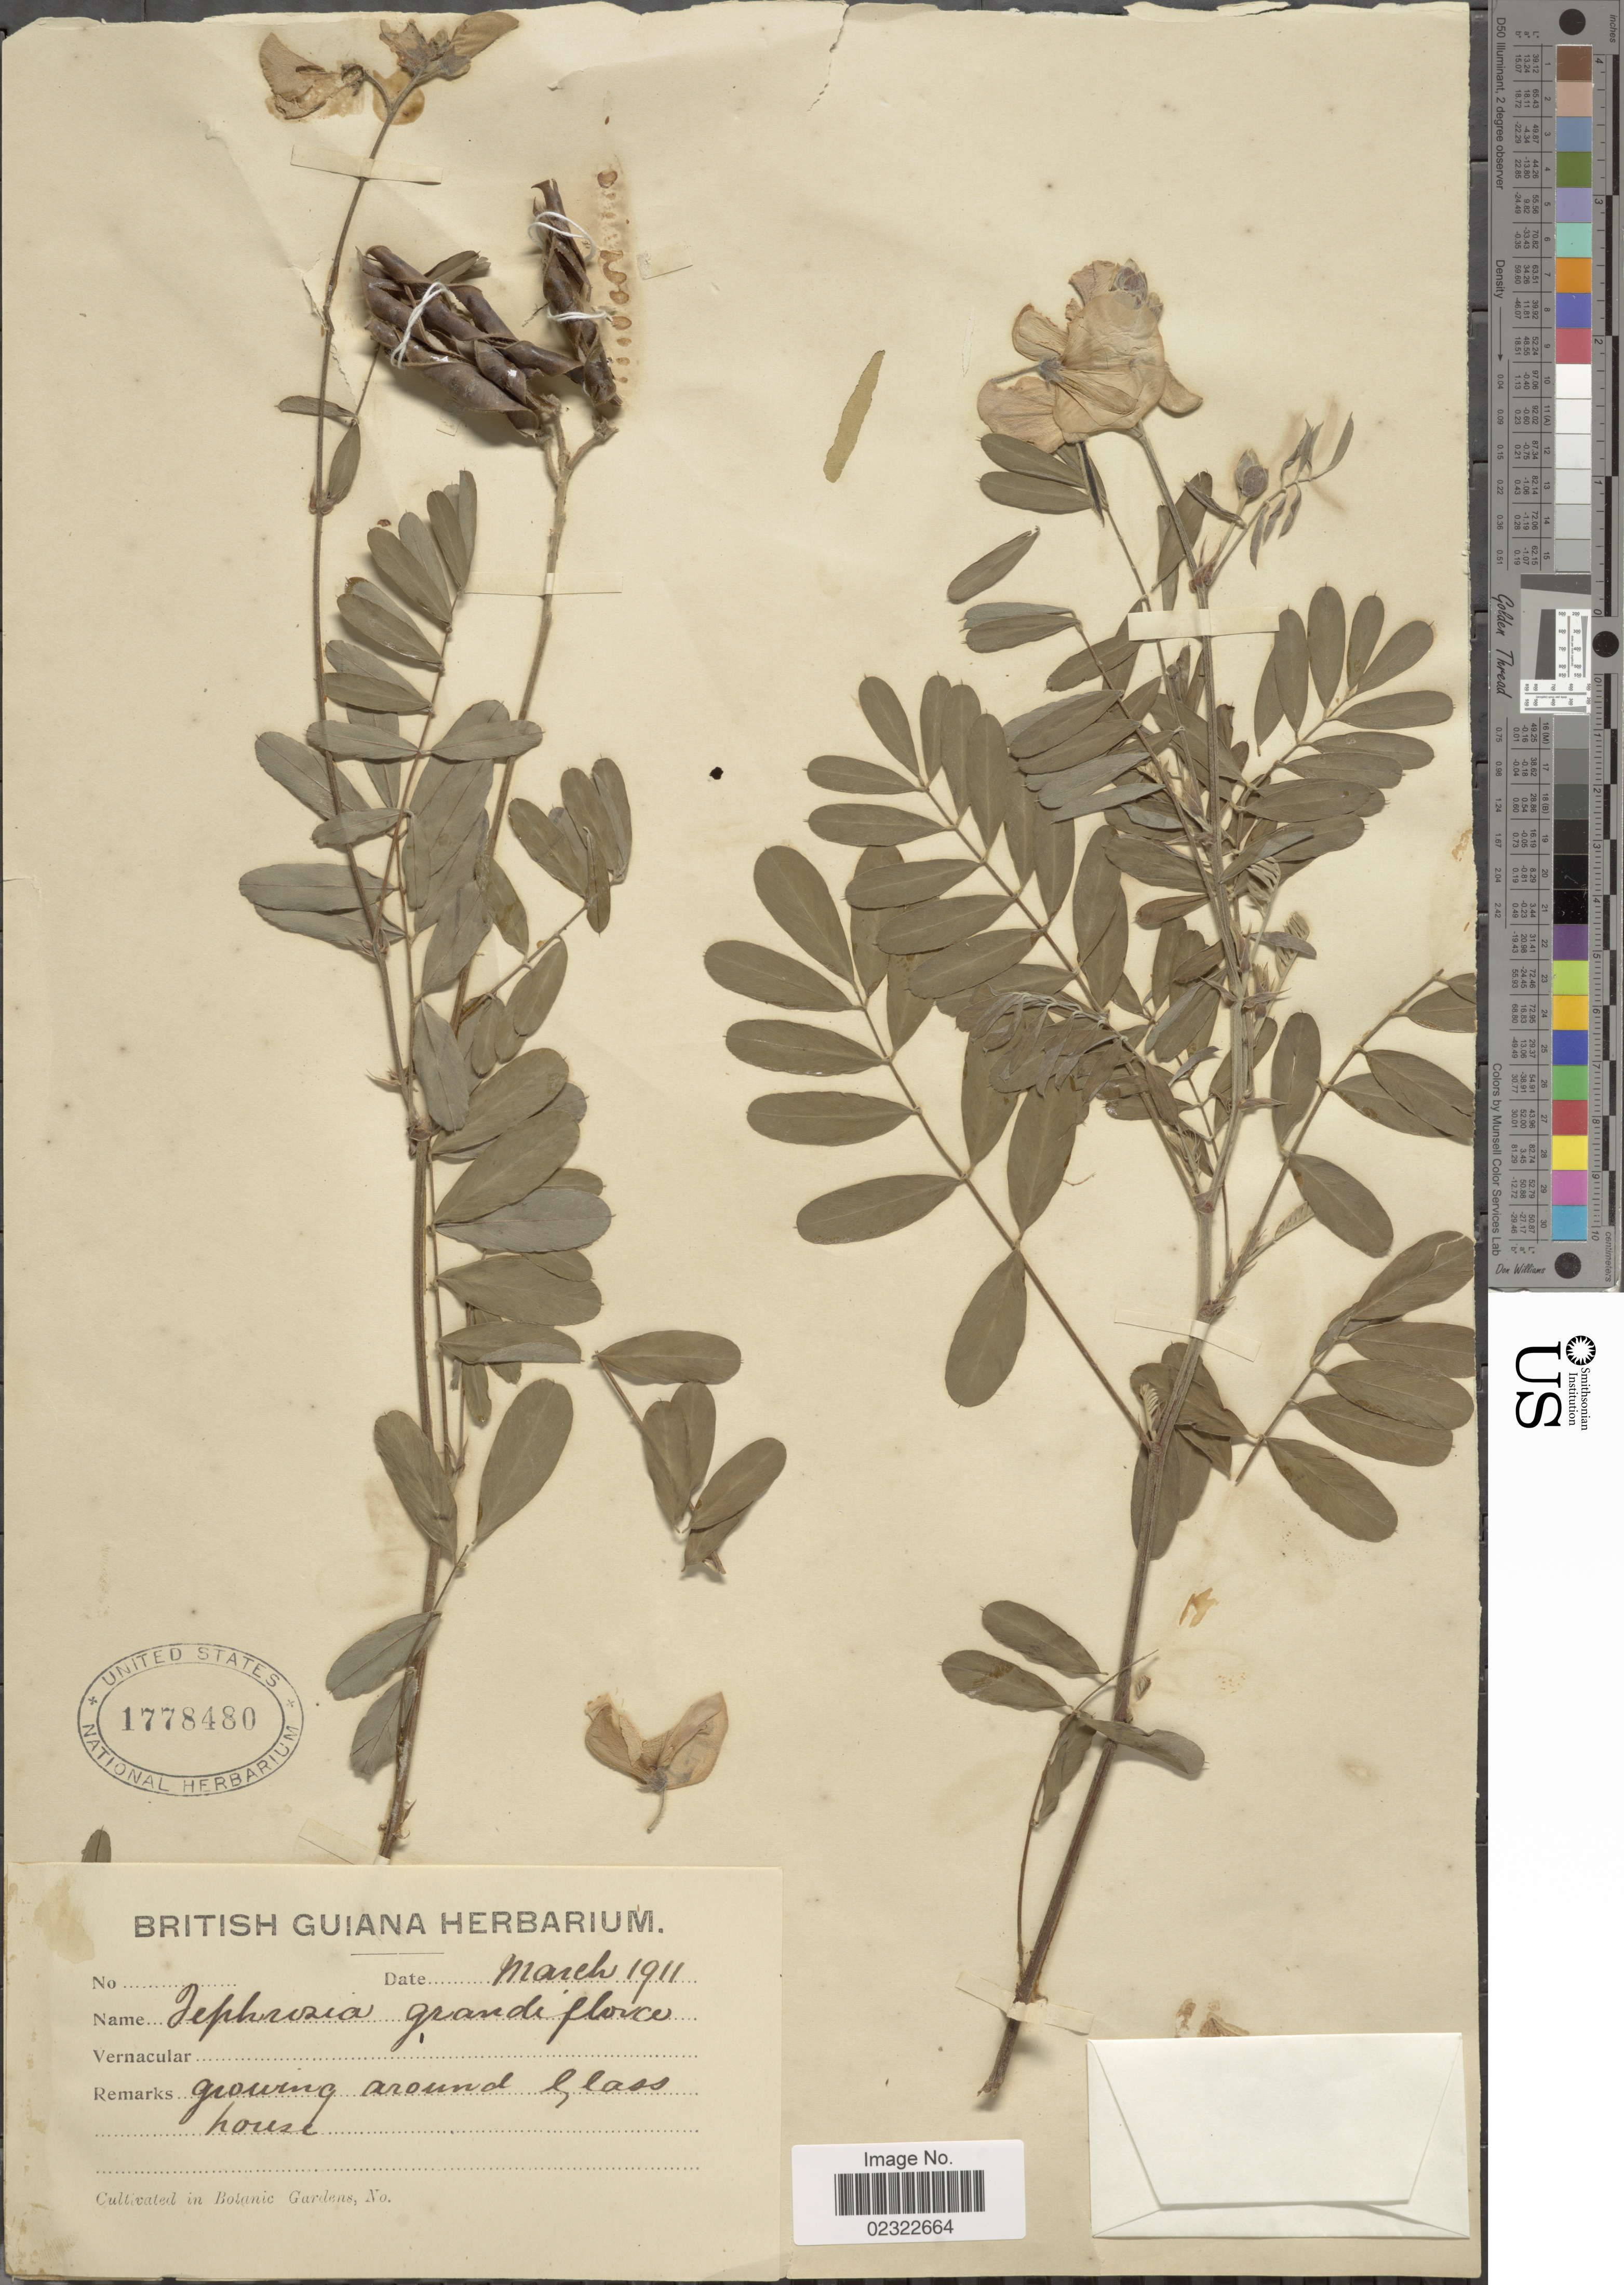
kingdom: Plantae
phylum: Tracheophyta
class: Magnoliopsida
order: Fabales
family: Fabaceae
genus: Tephrosia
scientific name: Tephrosia canescens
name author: E. Mey.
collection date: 1911-03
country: Guyana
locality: Around Glass house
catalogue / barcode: US 1778480